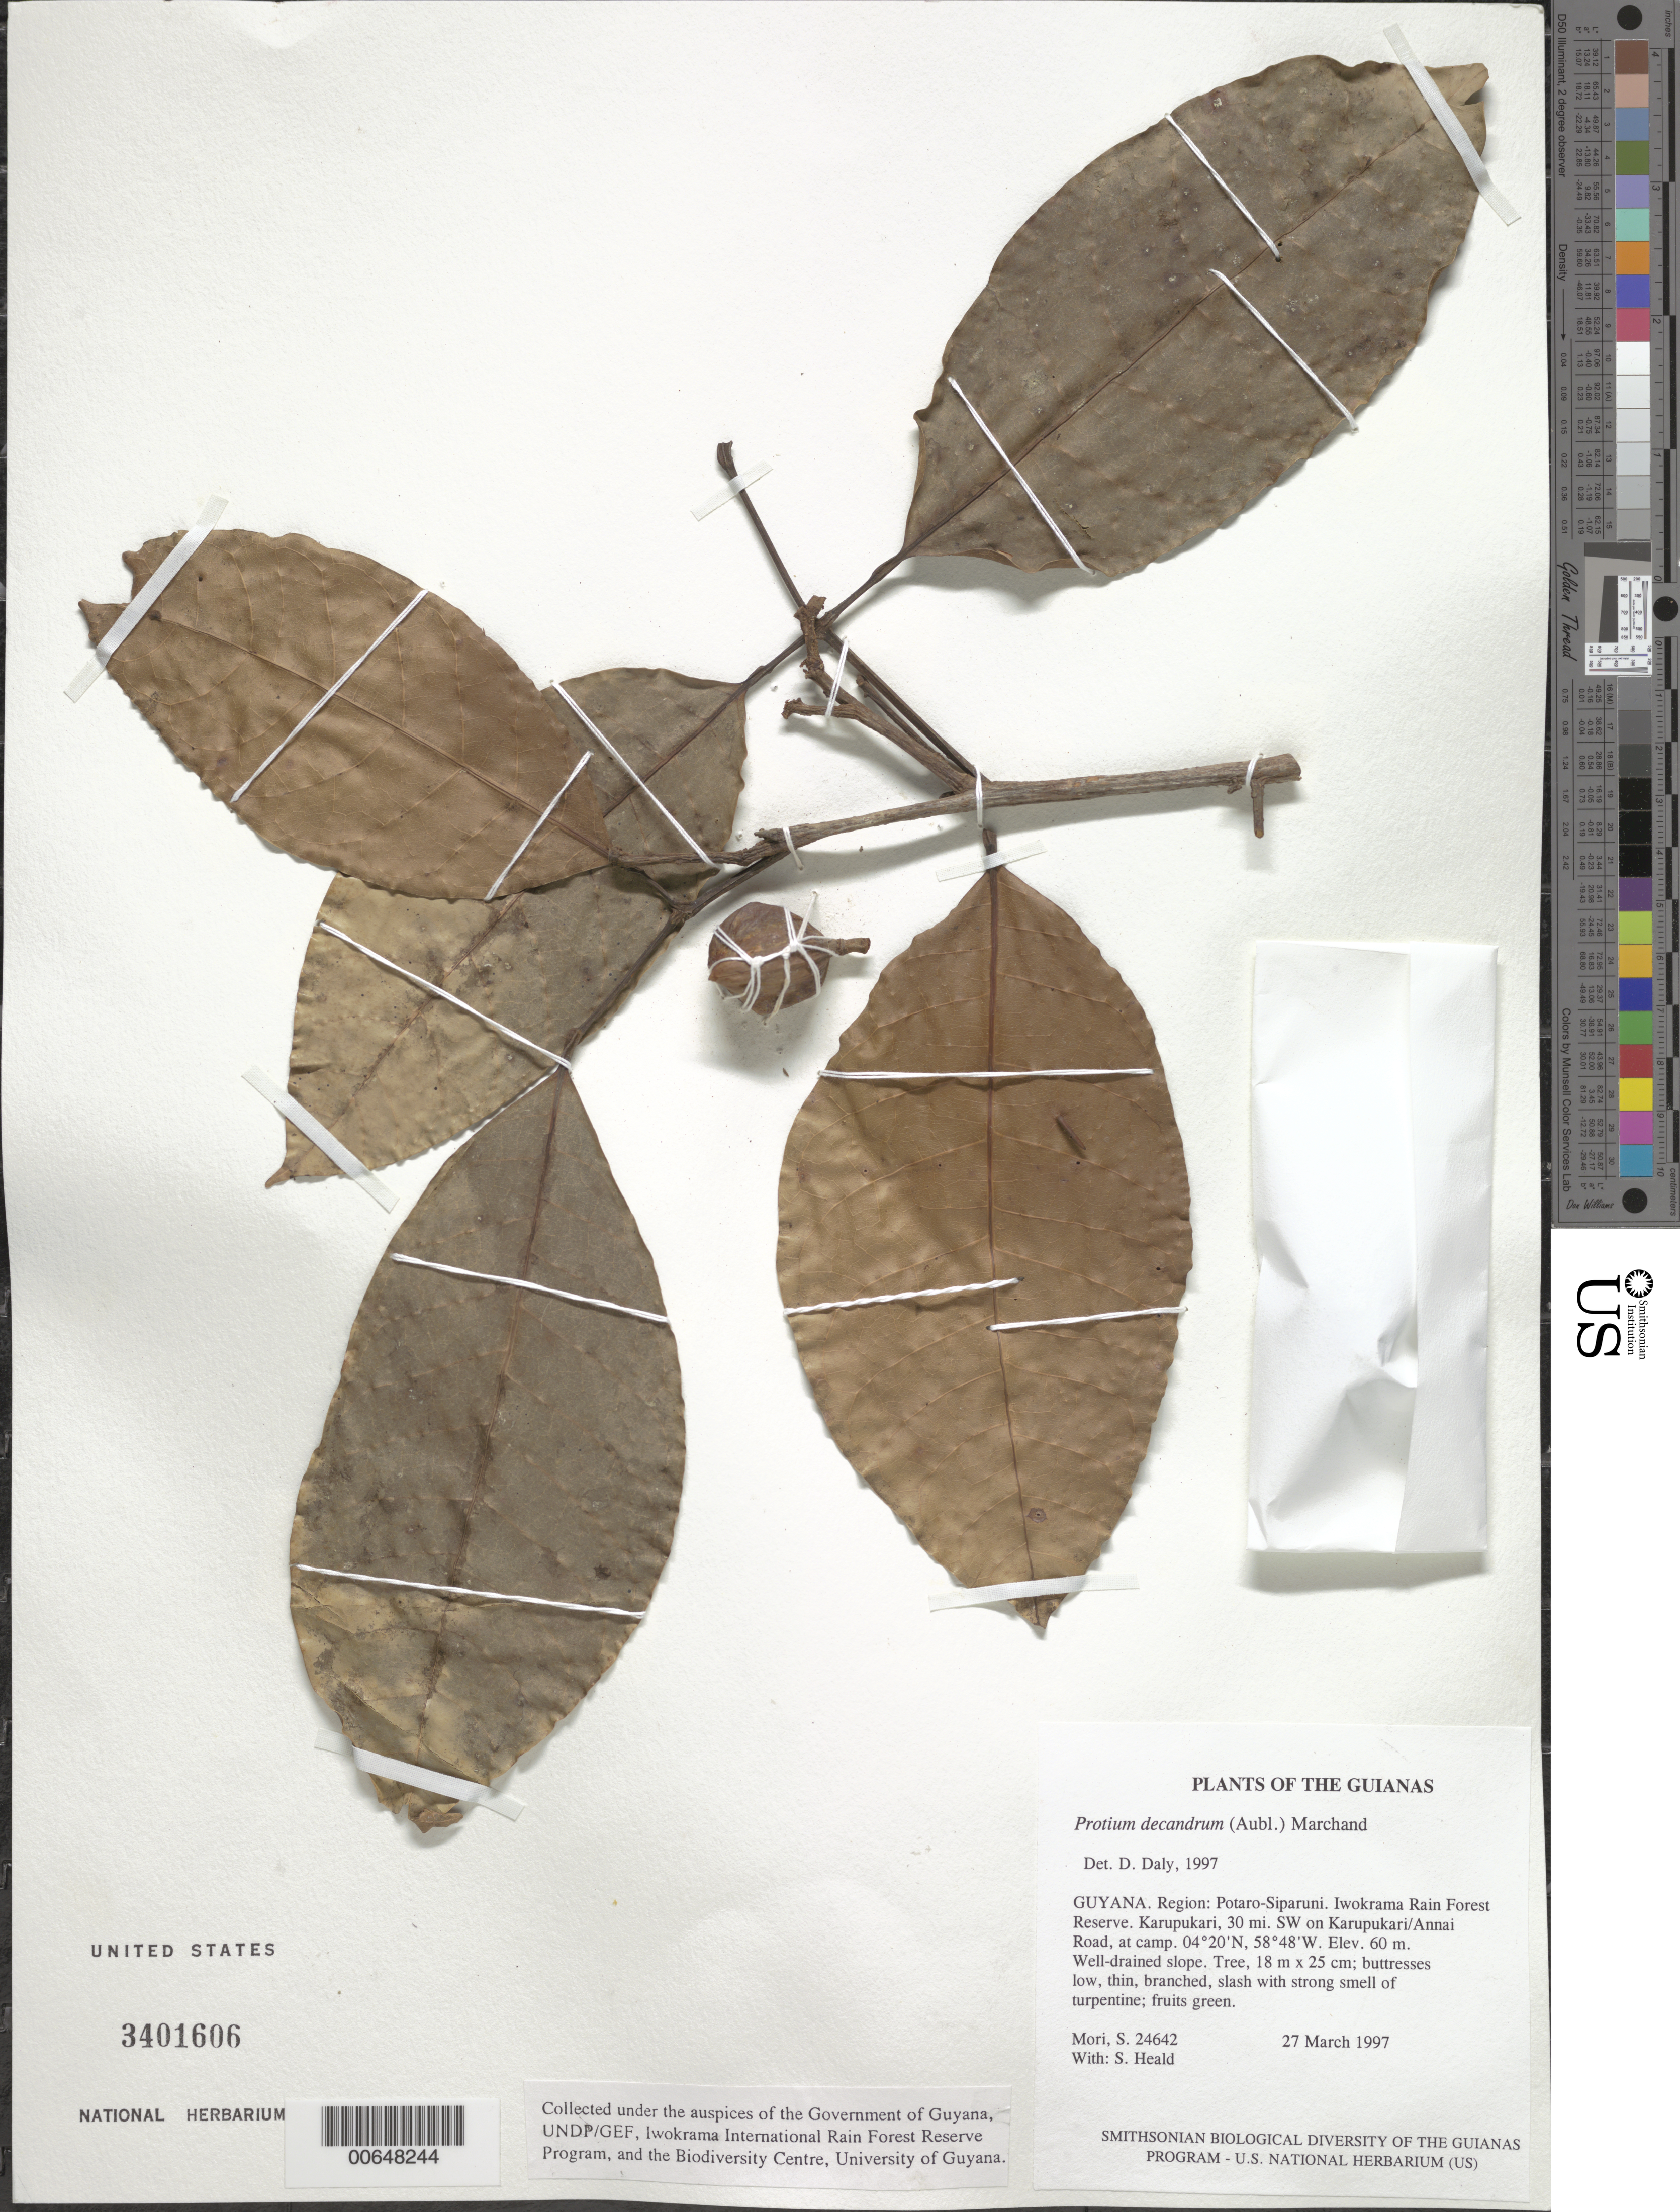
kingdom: Plantae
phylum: Tracheophyta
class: Magnoliopsida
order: Sapindales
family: Burseraceae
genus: Protium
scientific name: Protium decandrum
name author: (Aubl.) Marchand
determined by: Daly, D. C.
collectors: S. Mori & S. Heald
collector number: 24642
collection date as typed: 27 March 1997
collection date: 1997-03-27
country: Guyana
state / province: Potaro-Siparuni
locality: Iwokrama Rain Forest Reserve. Karupukari, 30 mi. SW on Karupukari/Annai Road, at camp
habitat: Well-drained slope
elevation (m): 60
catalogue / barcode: US 3401606